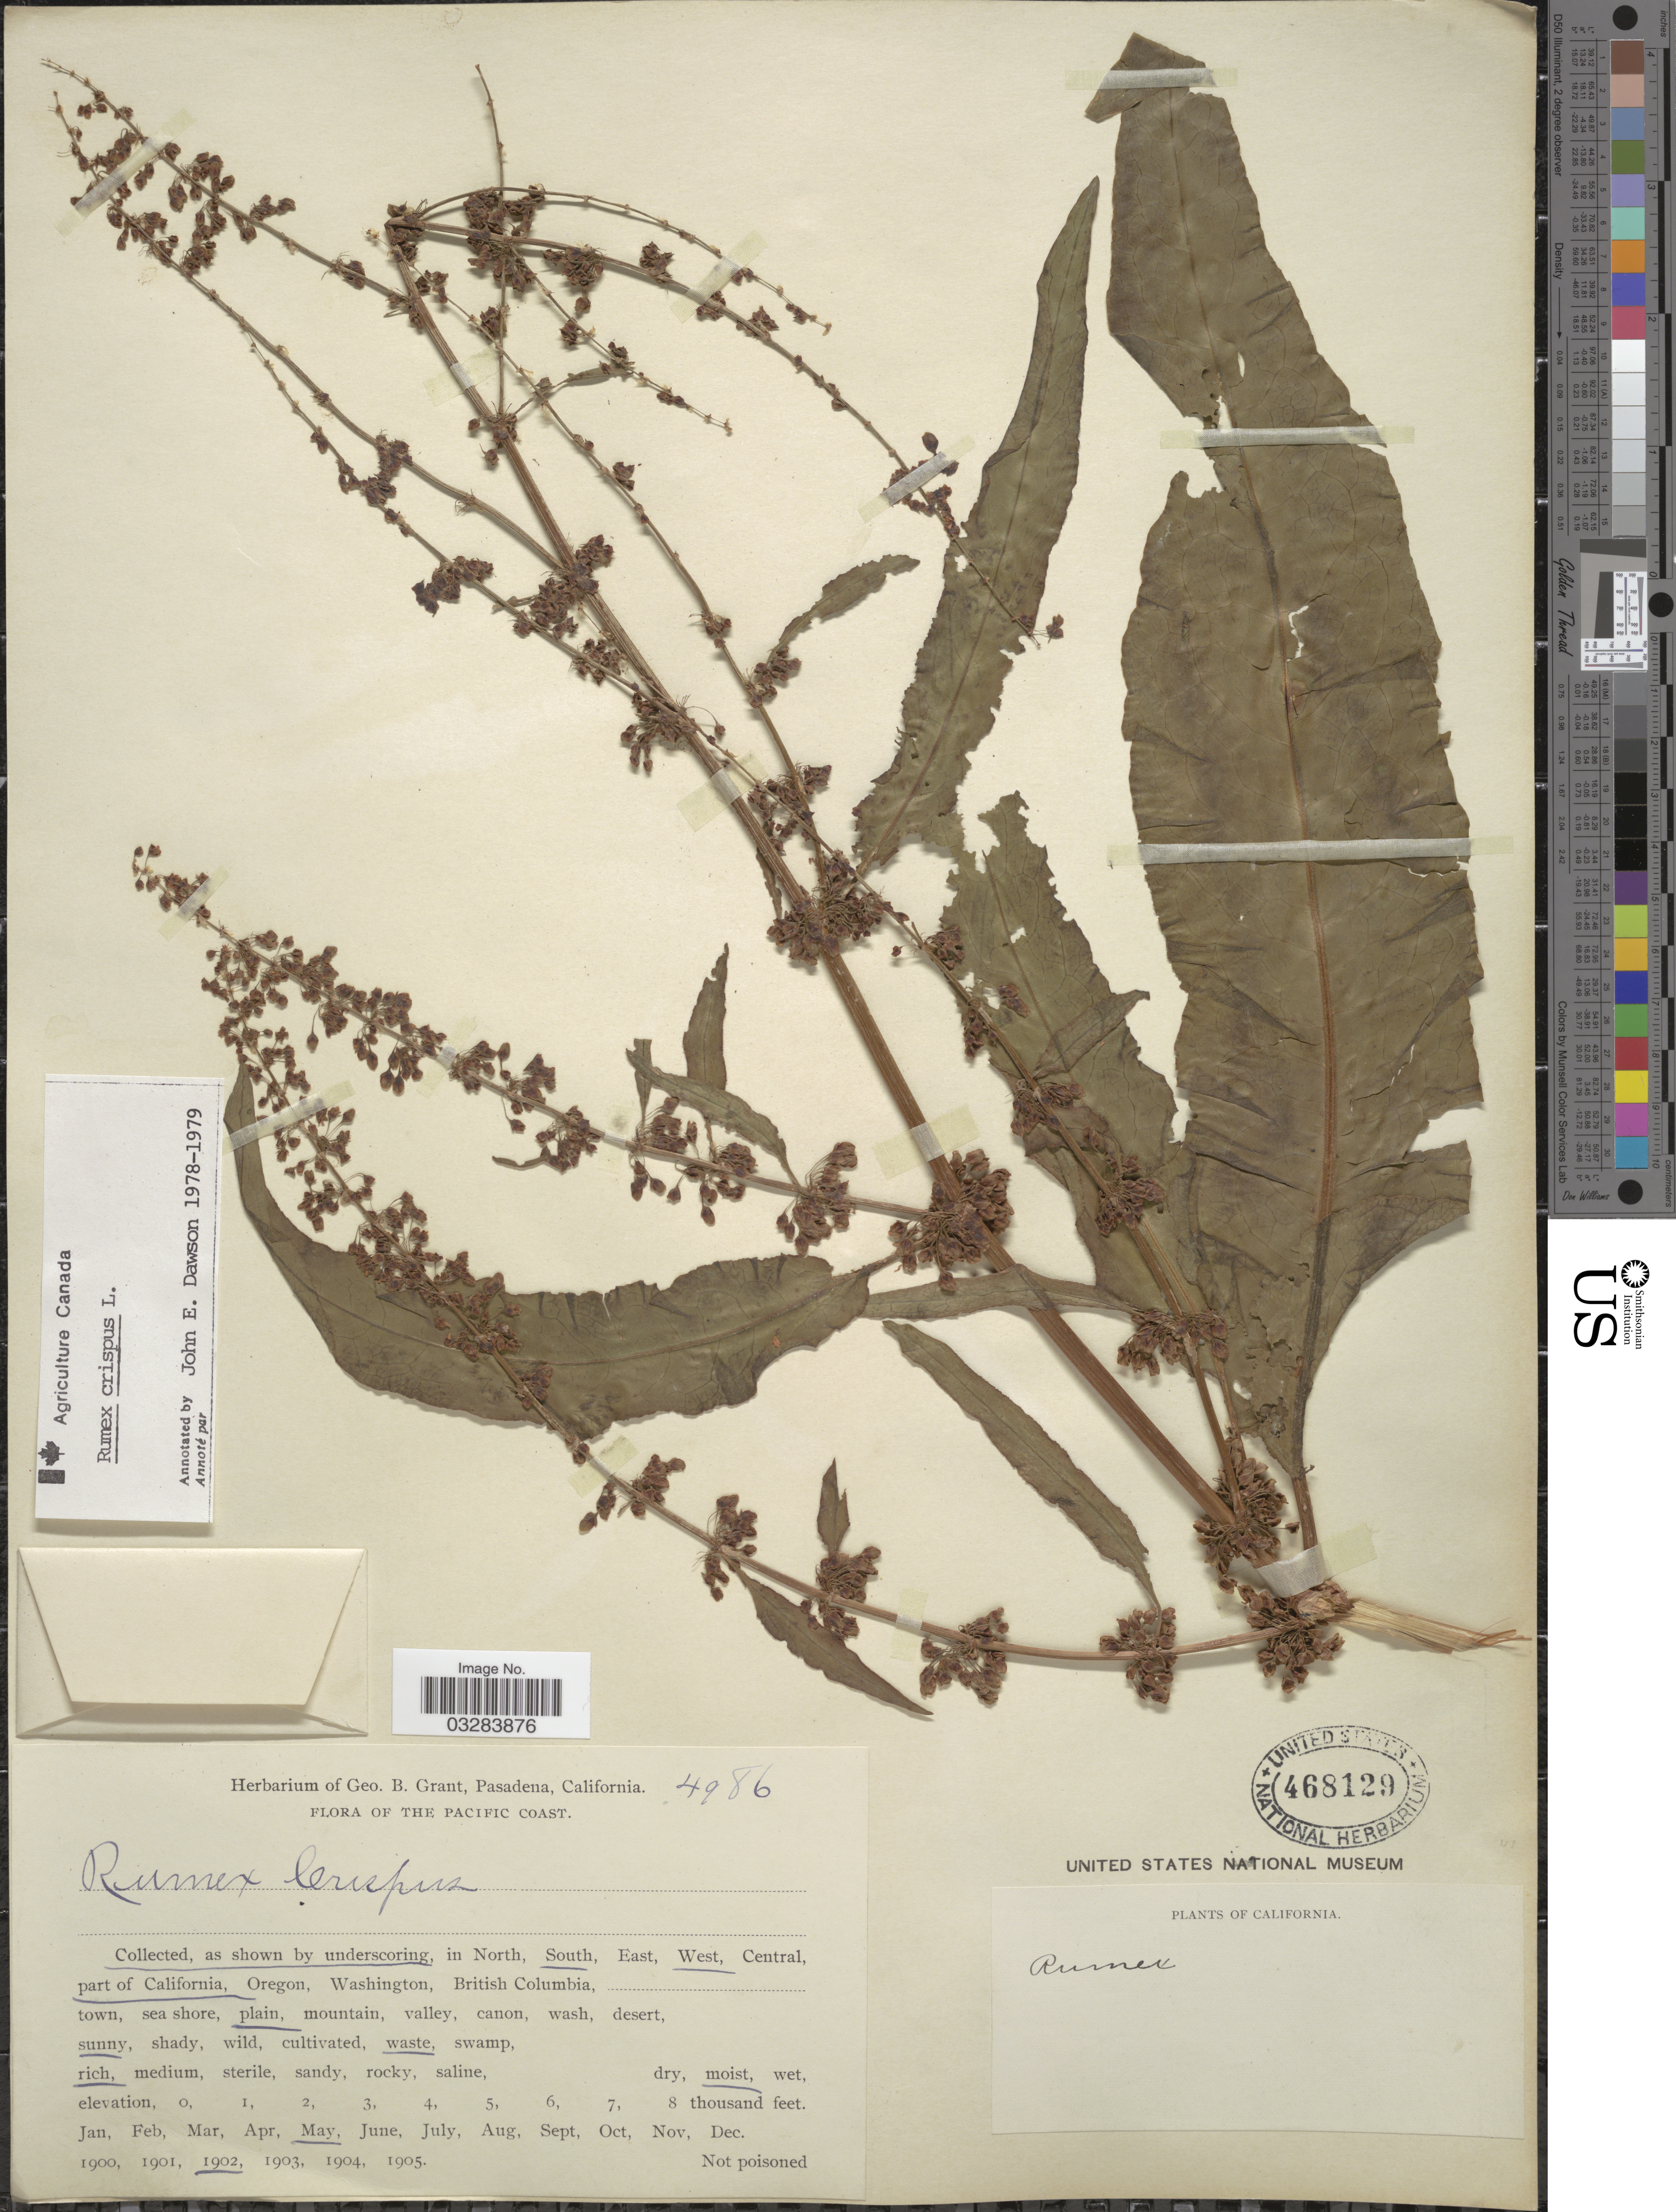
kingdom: Plantae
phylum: Tracheophyta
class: Magnoliopsida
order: Caryophyllales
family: Polygonaceae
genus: Rumex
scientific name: Rumex crispus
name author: L.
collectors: ex herb. Geo. B. Grant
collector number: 4986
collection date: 1902-05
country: United States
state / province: California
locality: The Pacific Coast, South, West part of California.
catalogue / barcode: US 468129